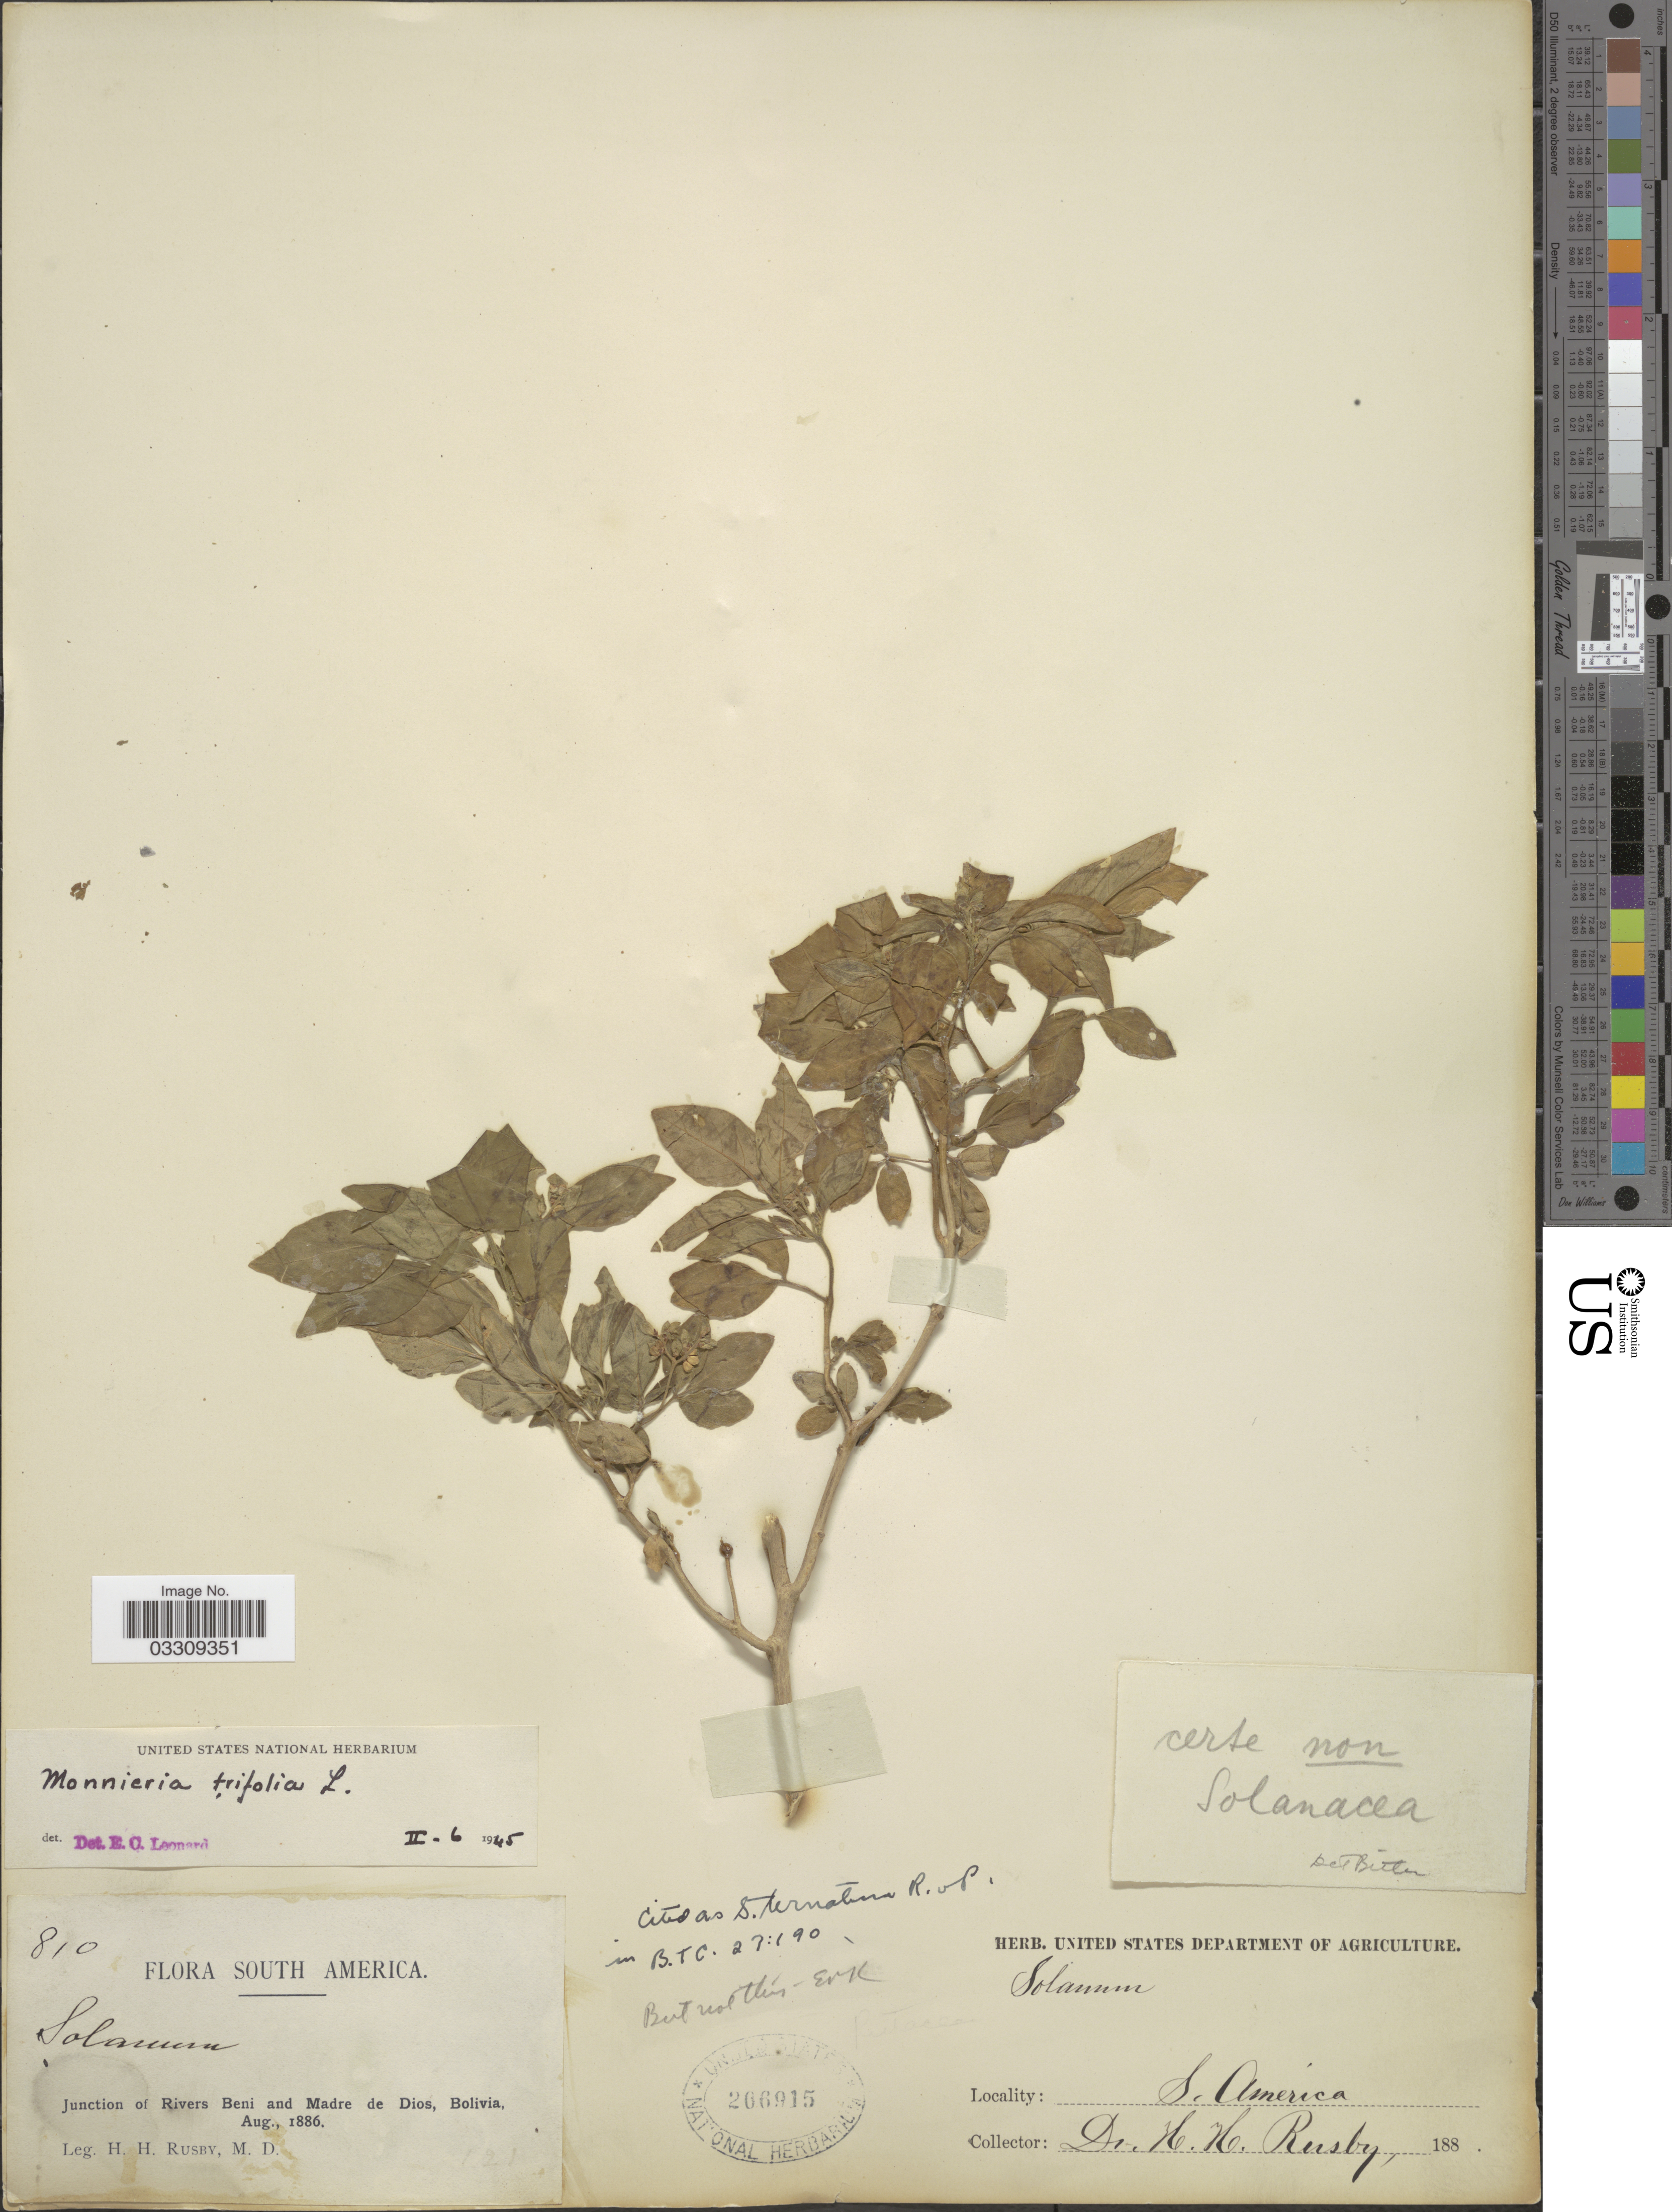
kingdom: Plantae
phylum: Tracheophyta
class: Magnoliopsida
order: Sapindales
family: Rutaceae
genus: Ertela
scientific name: Ertela trifolia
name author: (L.) Kuntze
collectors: H. H. Rusby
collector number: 810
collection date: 1886-08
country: Bolivia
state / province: Beni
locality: Junction of Rivers Beni and Madre de Dios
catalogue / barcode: US 266915